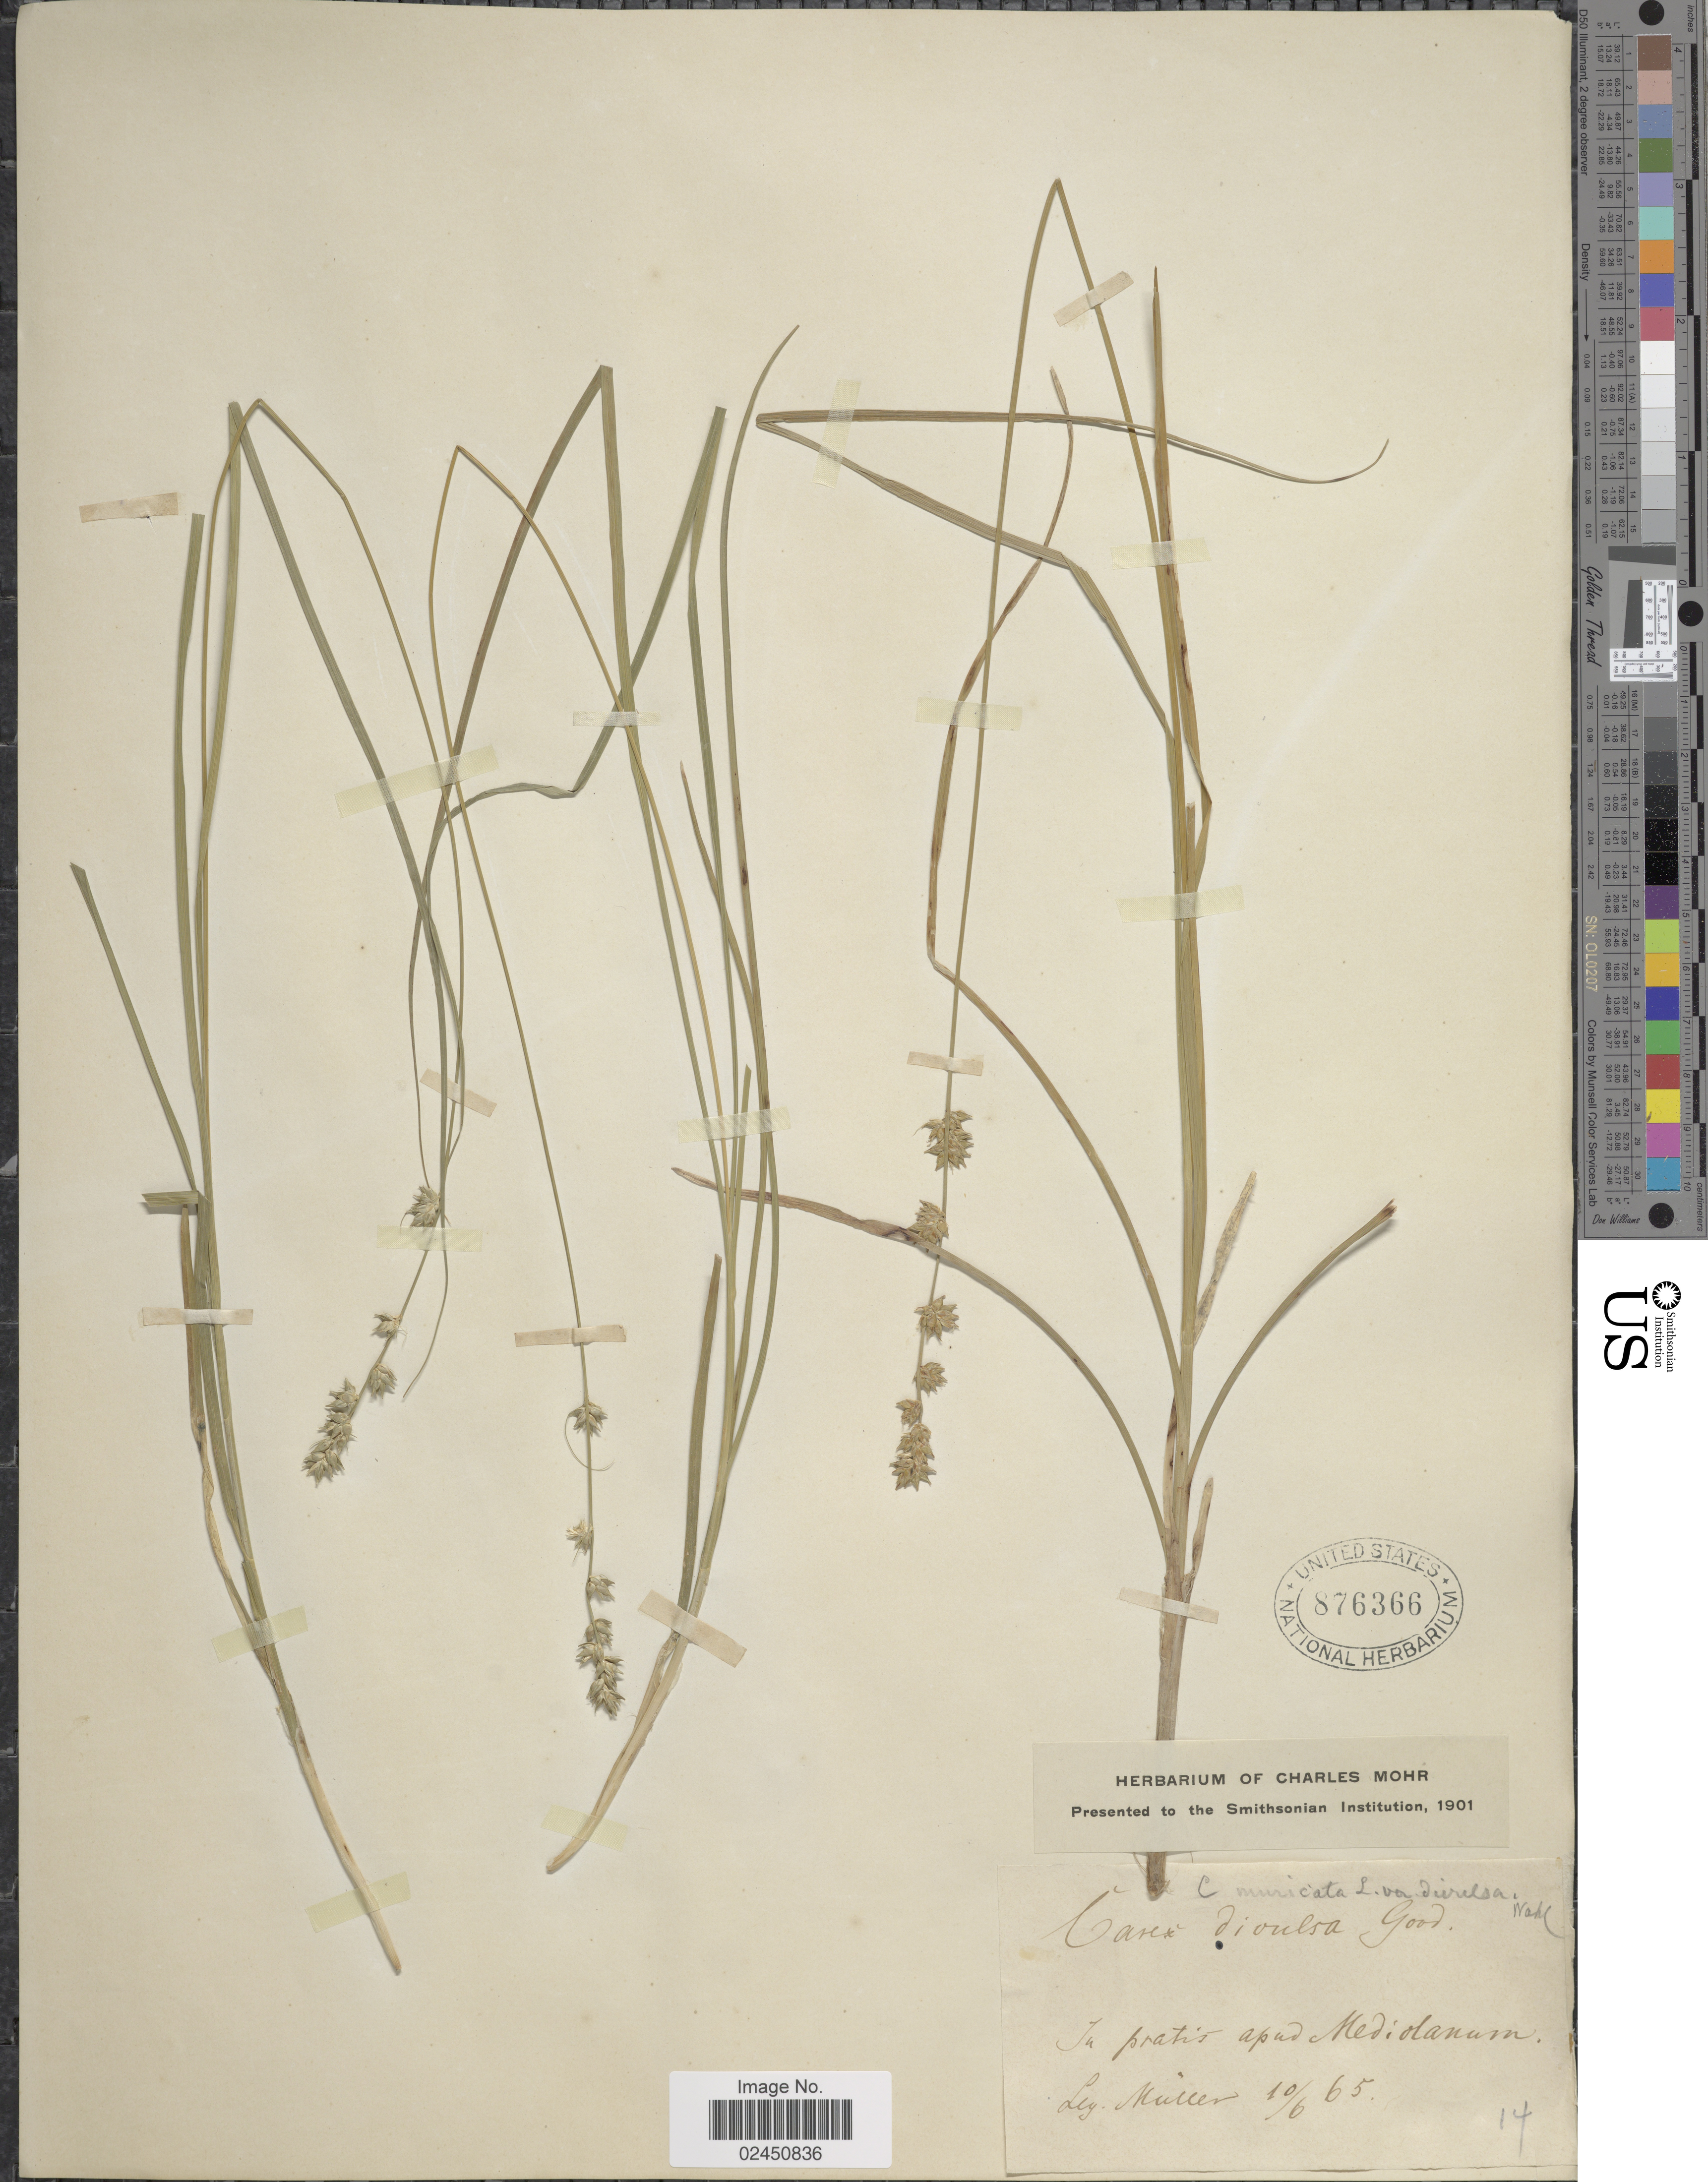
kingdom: Plantae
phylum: Tracheophyta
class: Liliopsida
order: Poales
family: Cyperaceae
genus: Carex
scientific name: Carex muricata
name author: L.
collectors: -- Müller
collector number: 14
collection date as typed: Transcribed d/m/y: 10/6/65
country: Italy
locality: Mediolanum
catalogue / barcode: US 876366